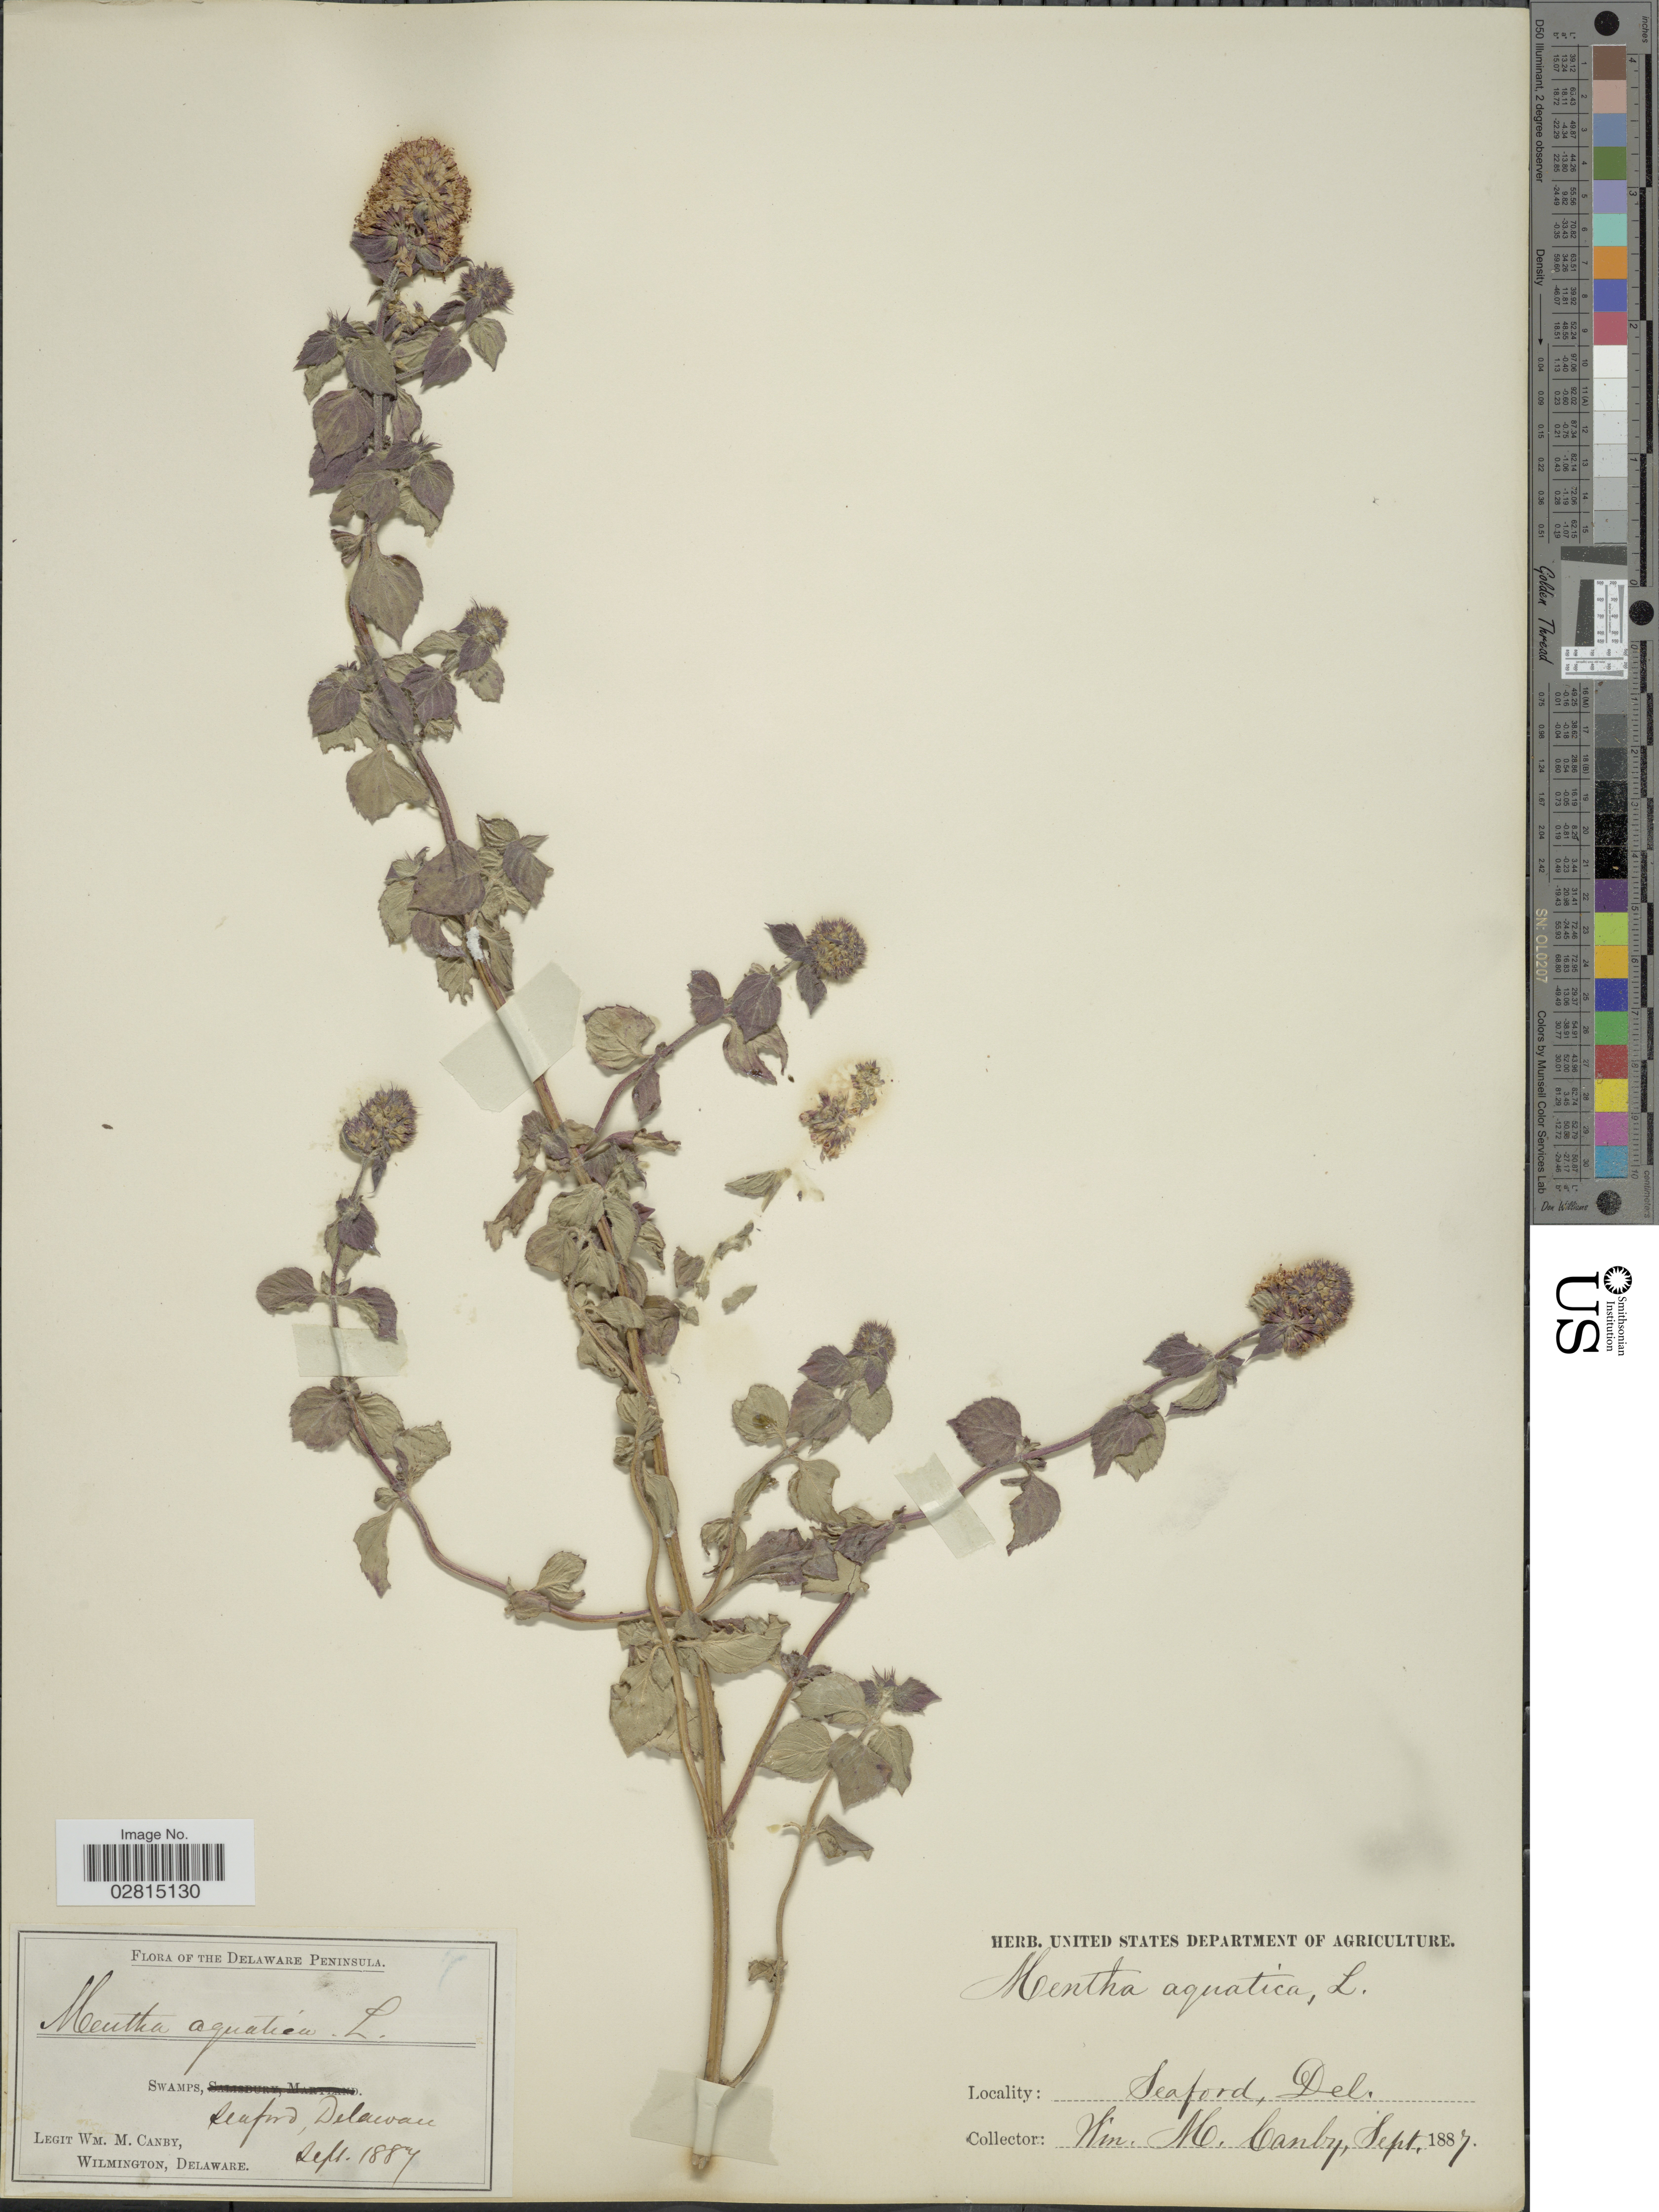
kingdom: Plantae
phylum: Tracheophyta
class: Magnoliopsida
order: Lamiales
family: Lamiaceae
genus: Mentha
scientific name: Mentha aquatica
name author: L.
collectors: W. M. Canby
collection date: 1887-09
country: United States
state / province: Delaware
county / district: Sussex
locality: Delaware Peninsula, Swamps, Seaford, Del.